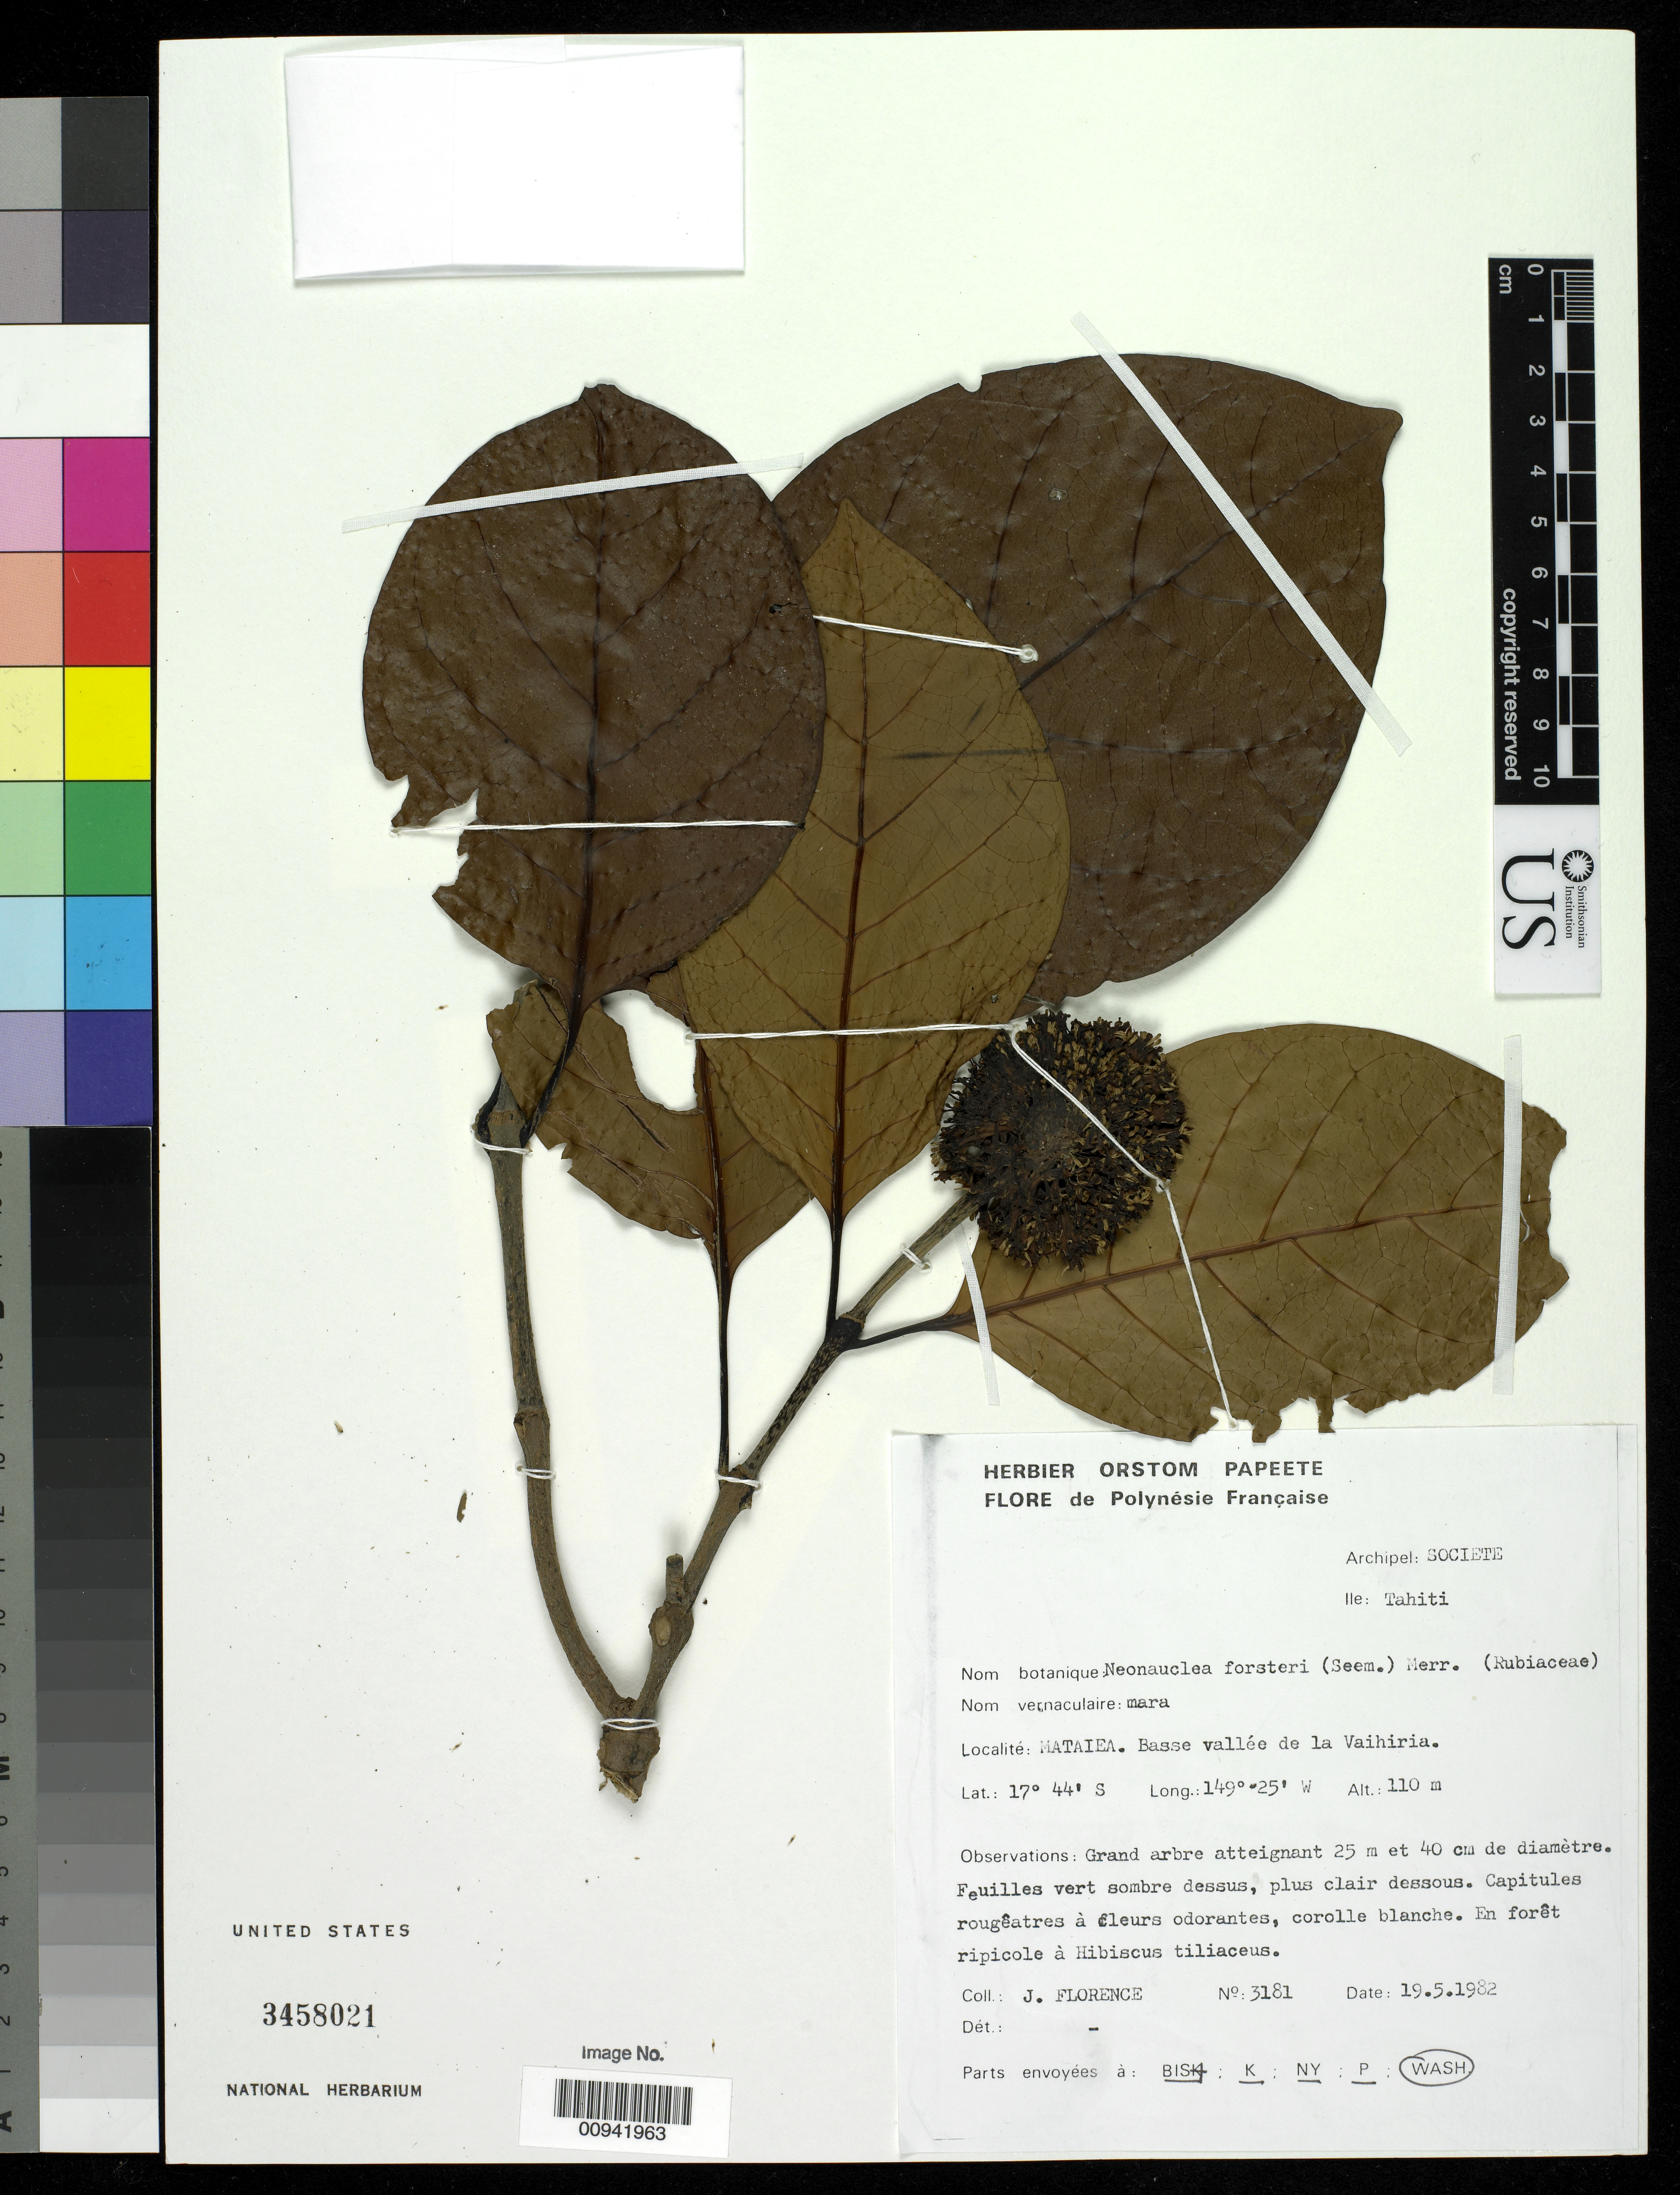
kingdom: Plantae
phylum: Tracheophyta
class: Magnoliopsida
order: Gentianales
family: Rubiaceae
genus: Neonauclea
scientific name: Neonauclea forsteri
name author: (Seem.) Merr.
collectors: J. Florence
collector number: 3181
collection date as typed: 19 May 1982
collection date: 1982-05-19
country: French Polynesia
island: Tahiti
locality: Mataiea. Basse vallee de la Vaihiria.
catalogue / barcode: US 3458021